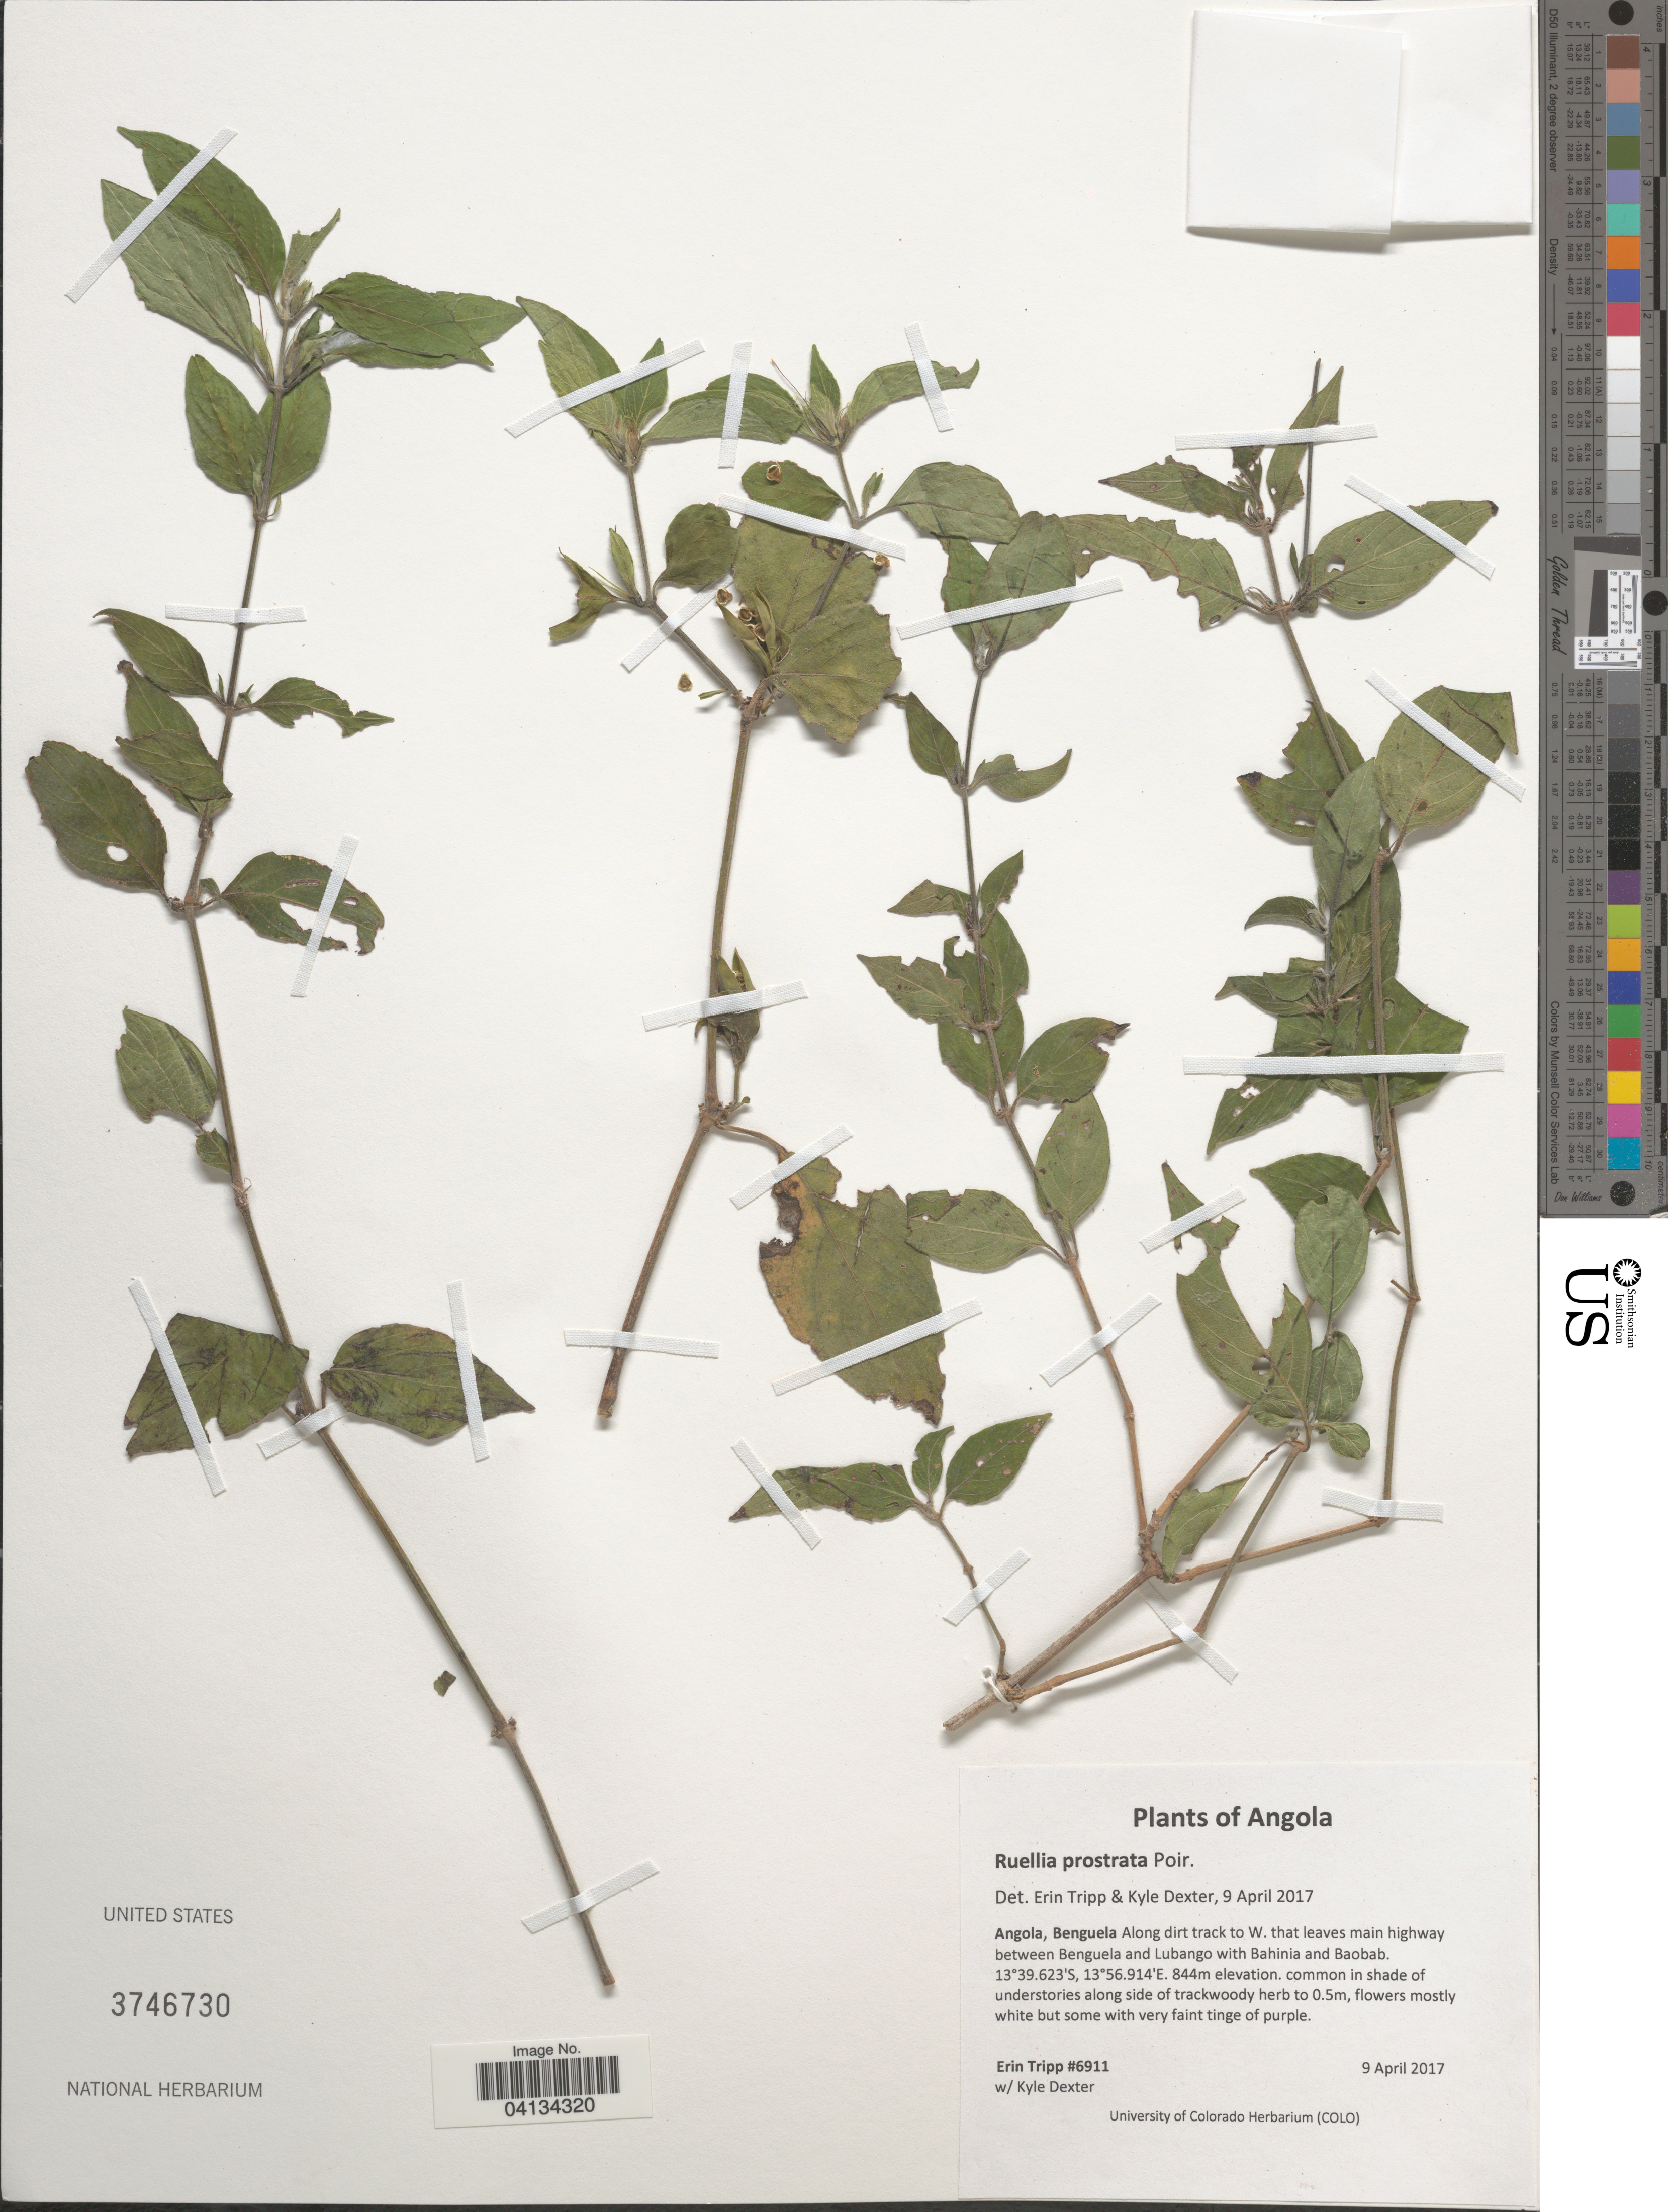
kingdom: Plantae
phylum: Tracheophyta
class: Magnoliopsida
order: Lamiales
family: Acanthaceae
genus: Ruellia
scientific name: Ruellia prostrata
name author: Poir.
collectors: E. Tripp & K. Dexter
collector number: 6911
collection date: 2017-04-09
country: Angola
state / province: Benguela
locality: Along dirt track to W. that leaves main highway between Benguela and Lubango with Bahinia and Baobab.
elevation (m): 844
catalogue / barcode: US 3746730